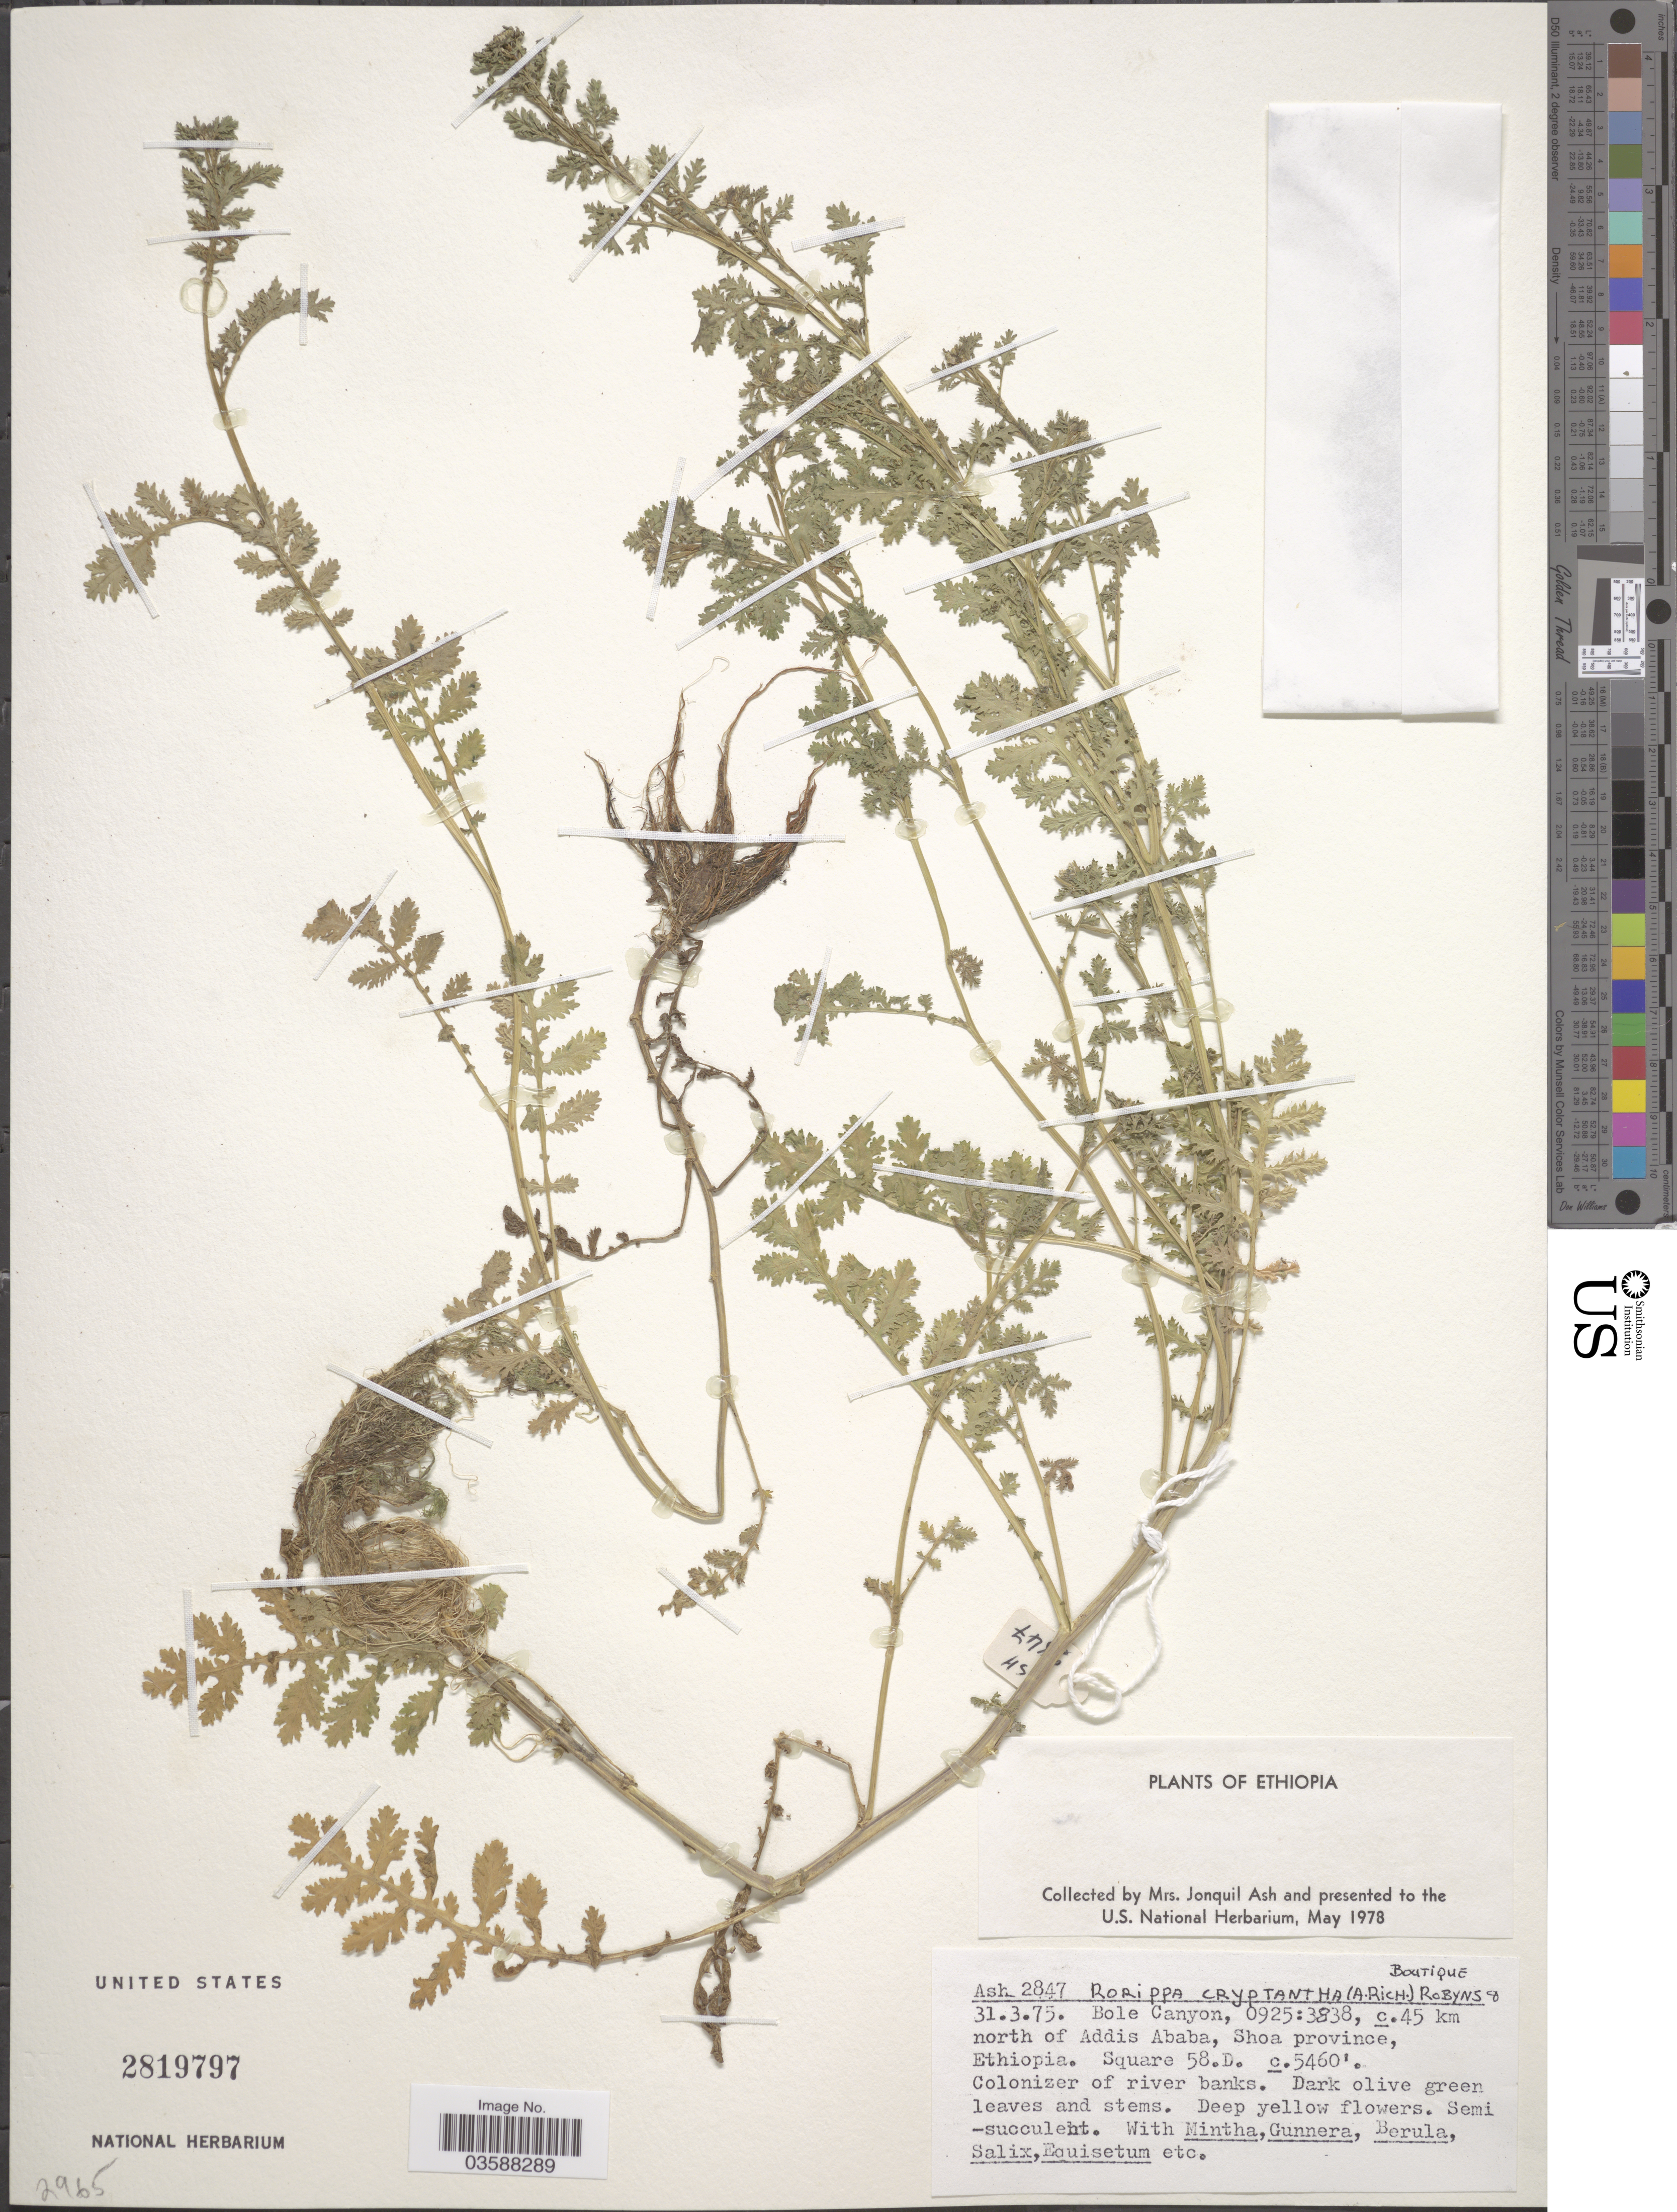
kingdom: Plantae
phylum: Tracheophyta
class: Magnoliopsida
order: Brassicales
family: Brassicaceae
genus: Rorippa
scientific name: Rorippa cryptantha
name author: (A. Rich.) Robyns & Boutique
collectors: J. Ash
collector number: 2847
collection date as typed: Transcribed d/m/y: 31/3/75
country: Ethiopia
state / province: Addis Ababa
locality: Bole Canyon, c. 45 km north of Addis Ababa, Shoa province. Square 58.D. Colonizer of river banks.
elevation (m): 1664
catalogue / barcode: US 2819797